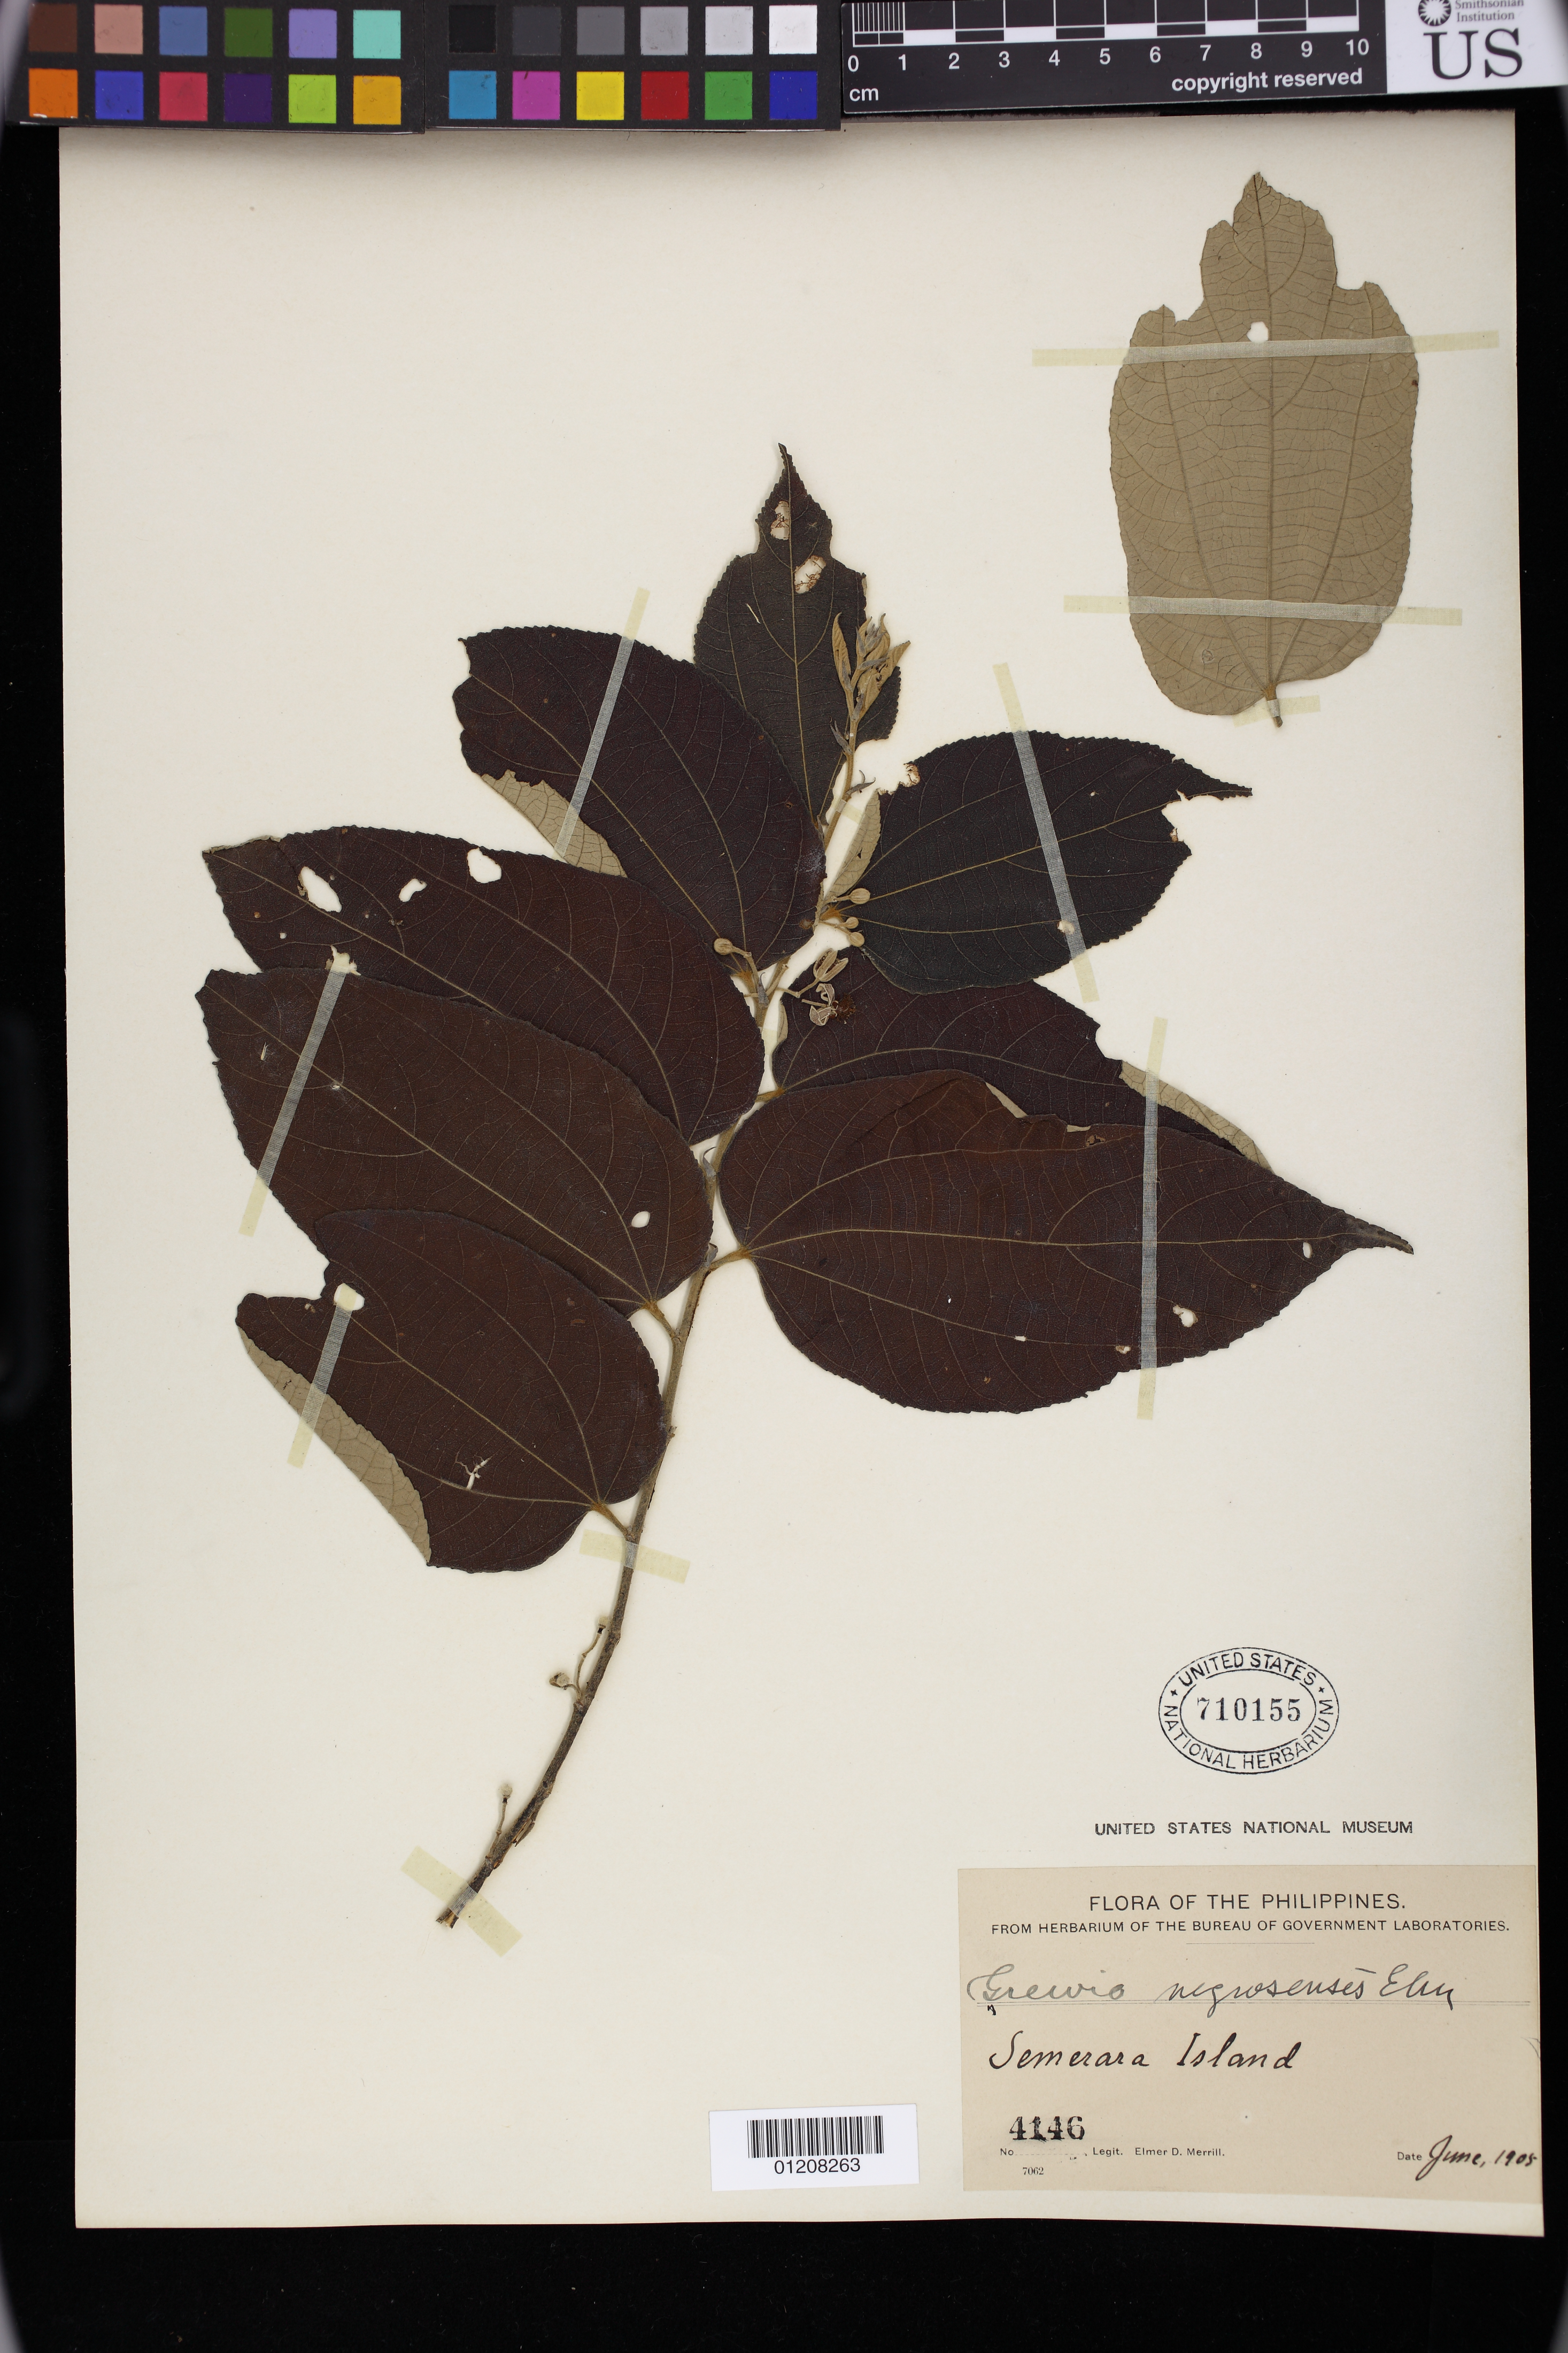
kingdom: Plantae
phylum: Tracheophyta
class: Magnoliopsida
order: Malvales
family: Malvaceae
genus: Grewia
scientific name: Grewia eriocarpa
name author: Juss.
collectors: E. D. Merrill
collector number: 4146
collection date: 1905-06-01/1905-06-30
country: Philippines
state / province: Western Visayas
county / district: Antique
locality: Semerara Island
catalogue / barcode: US 710155